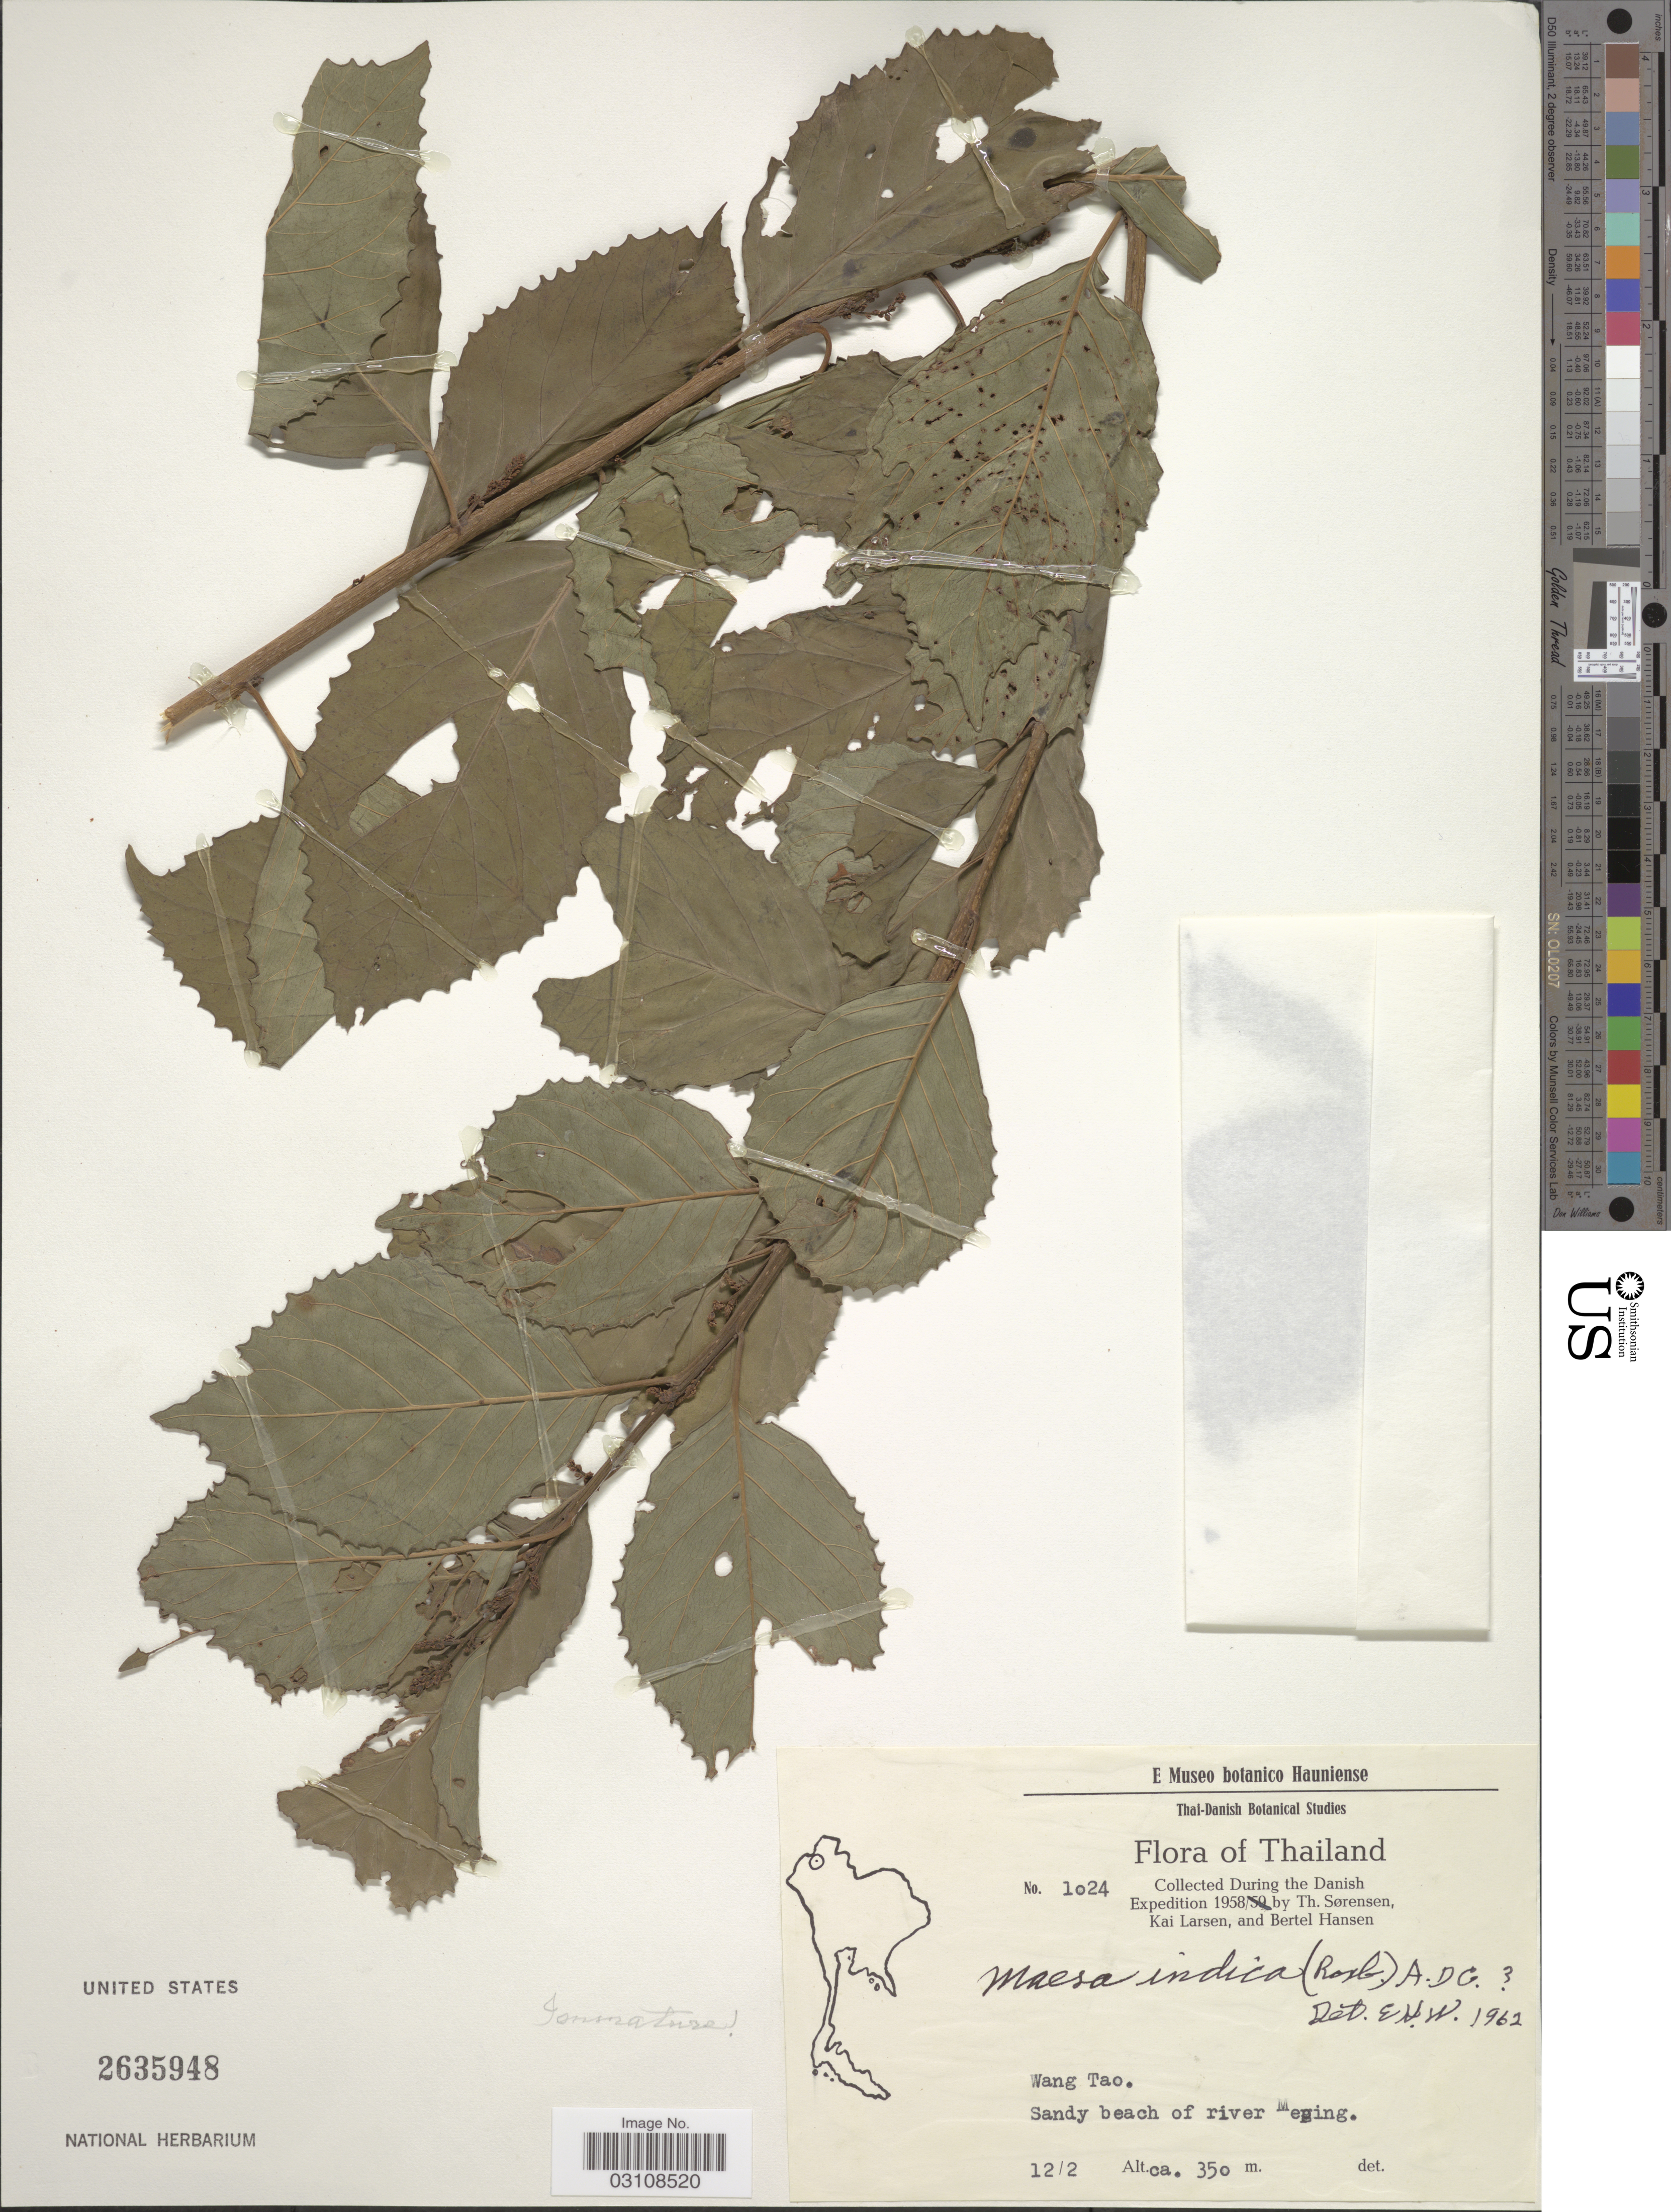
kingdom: Plantae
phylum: Tracheophyta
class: Magnoliopsida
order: Ericales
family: Primulaceae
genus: Maesa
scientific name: Maesa indica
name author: (Roxb.) A. DC.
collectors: T. Sorensen, K. Larsen & B. Hansen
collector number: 1024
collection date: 1958-02-12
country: Thailand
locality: Wang Tao. Sandy beach of river Meping.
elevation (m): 350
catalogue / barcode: US 2635948